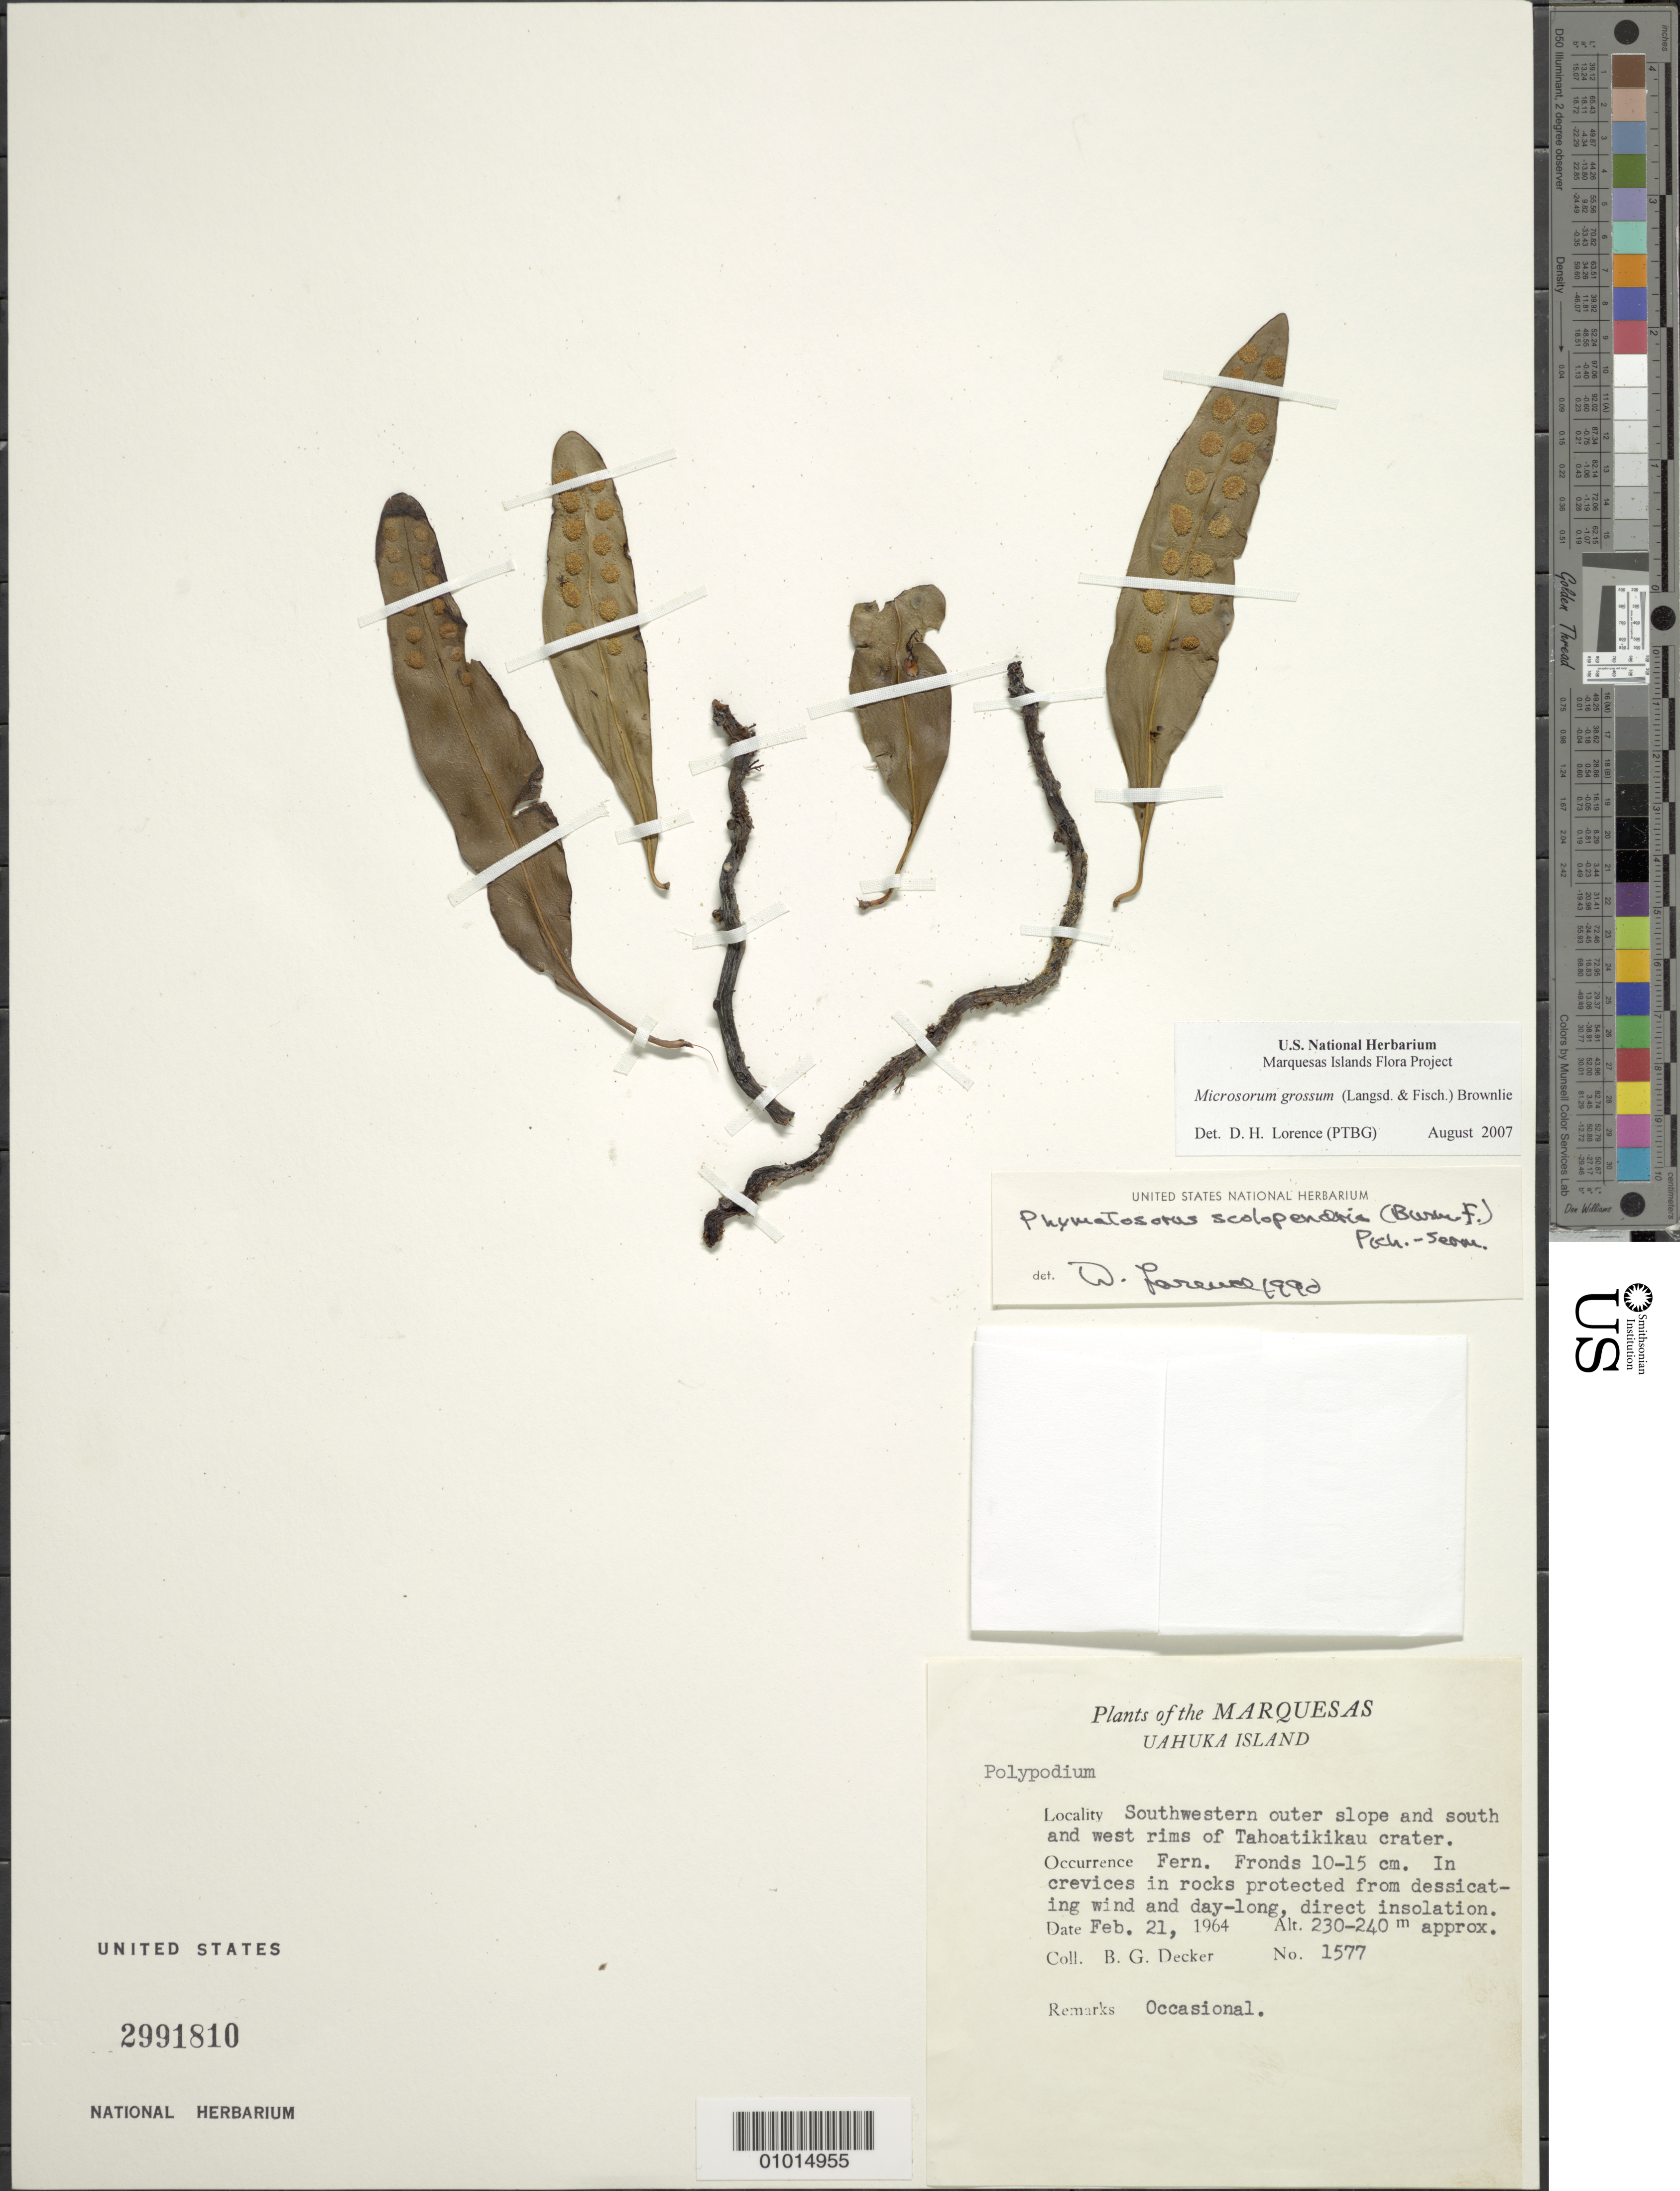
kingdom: Plantae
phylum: Tracheophyta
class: Polypodiopsida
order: Polypodiales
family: Polypodiaceae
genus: Microsorum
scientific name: Microsorum grossum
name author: (Langsd. & Fisch.) S.B. Andrews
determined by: Lorence, David H., (PTBG), National Tropical Botanical Garden (UNITED STATES)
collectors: B. G. Decker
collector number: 1577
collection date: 1964-02-21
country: French Polynesia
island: Ua Huka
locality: SW outer slope and S and W rims of Tahoatikikau crater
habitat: In crevices in rocks protected from dessicating wind and day-long, direct insolation; occasional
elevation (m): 230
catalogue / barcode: US 2991810